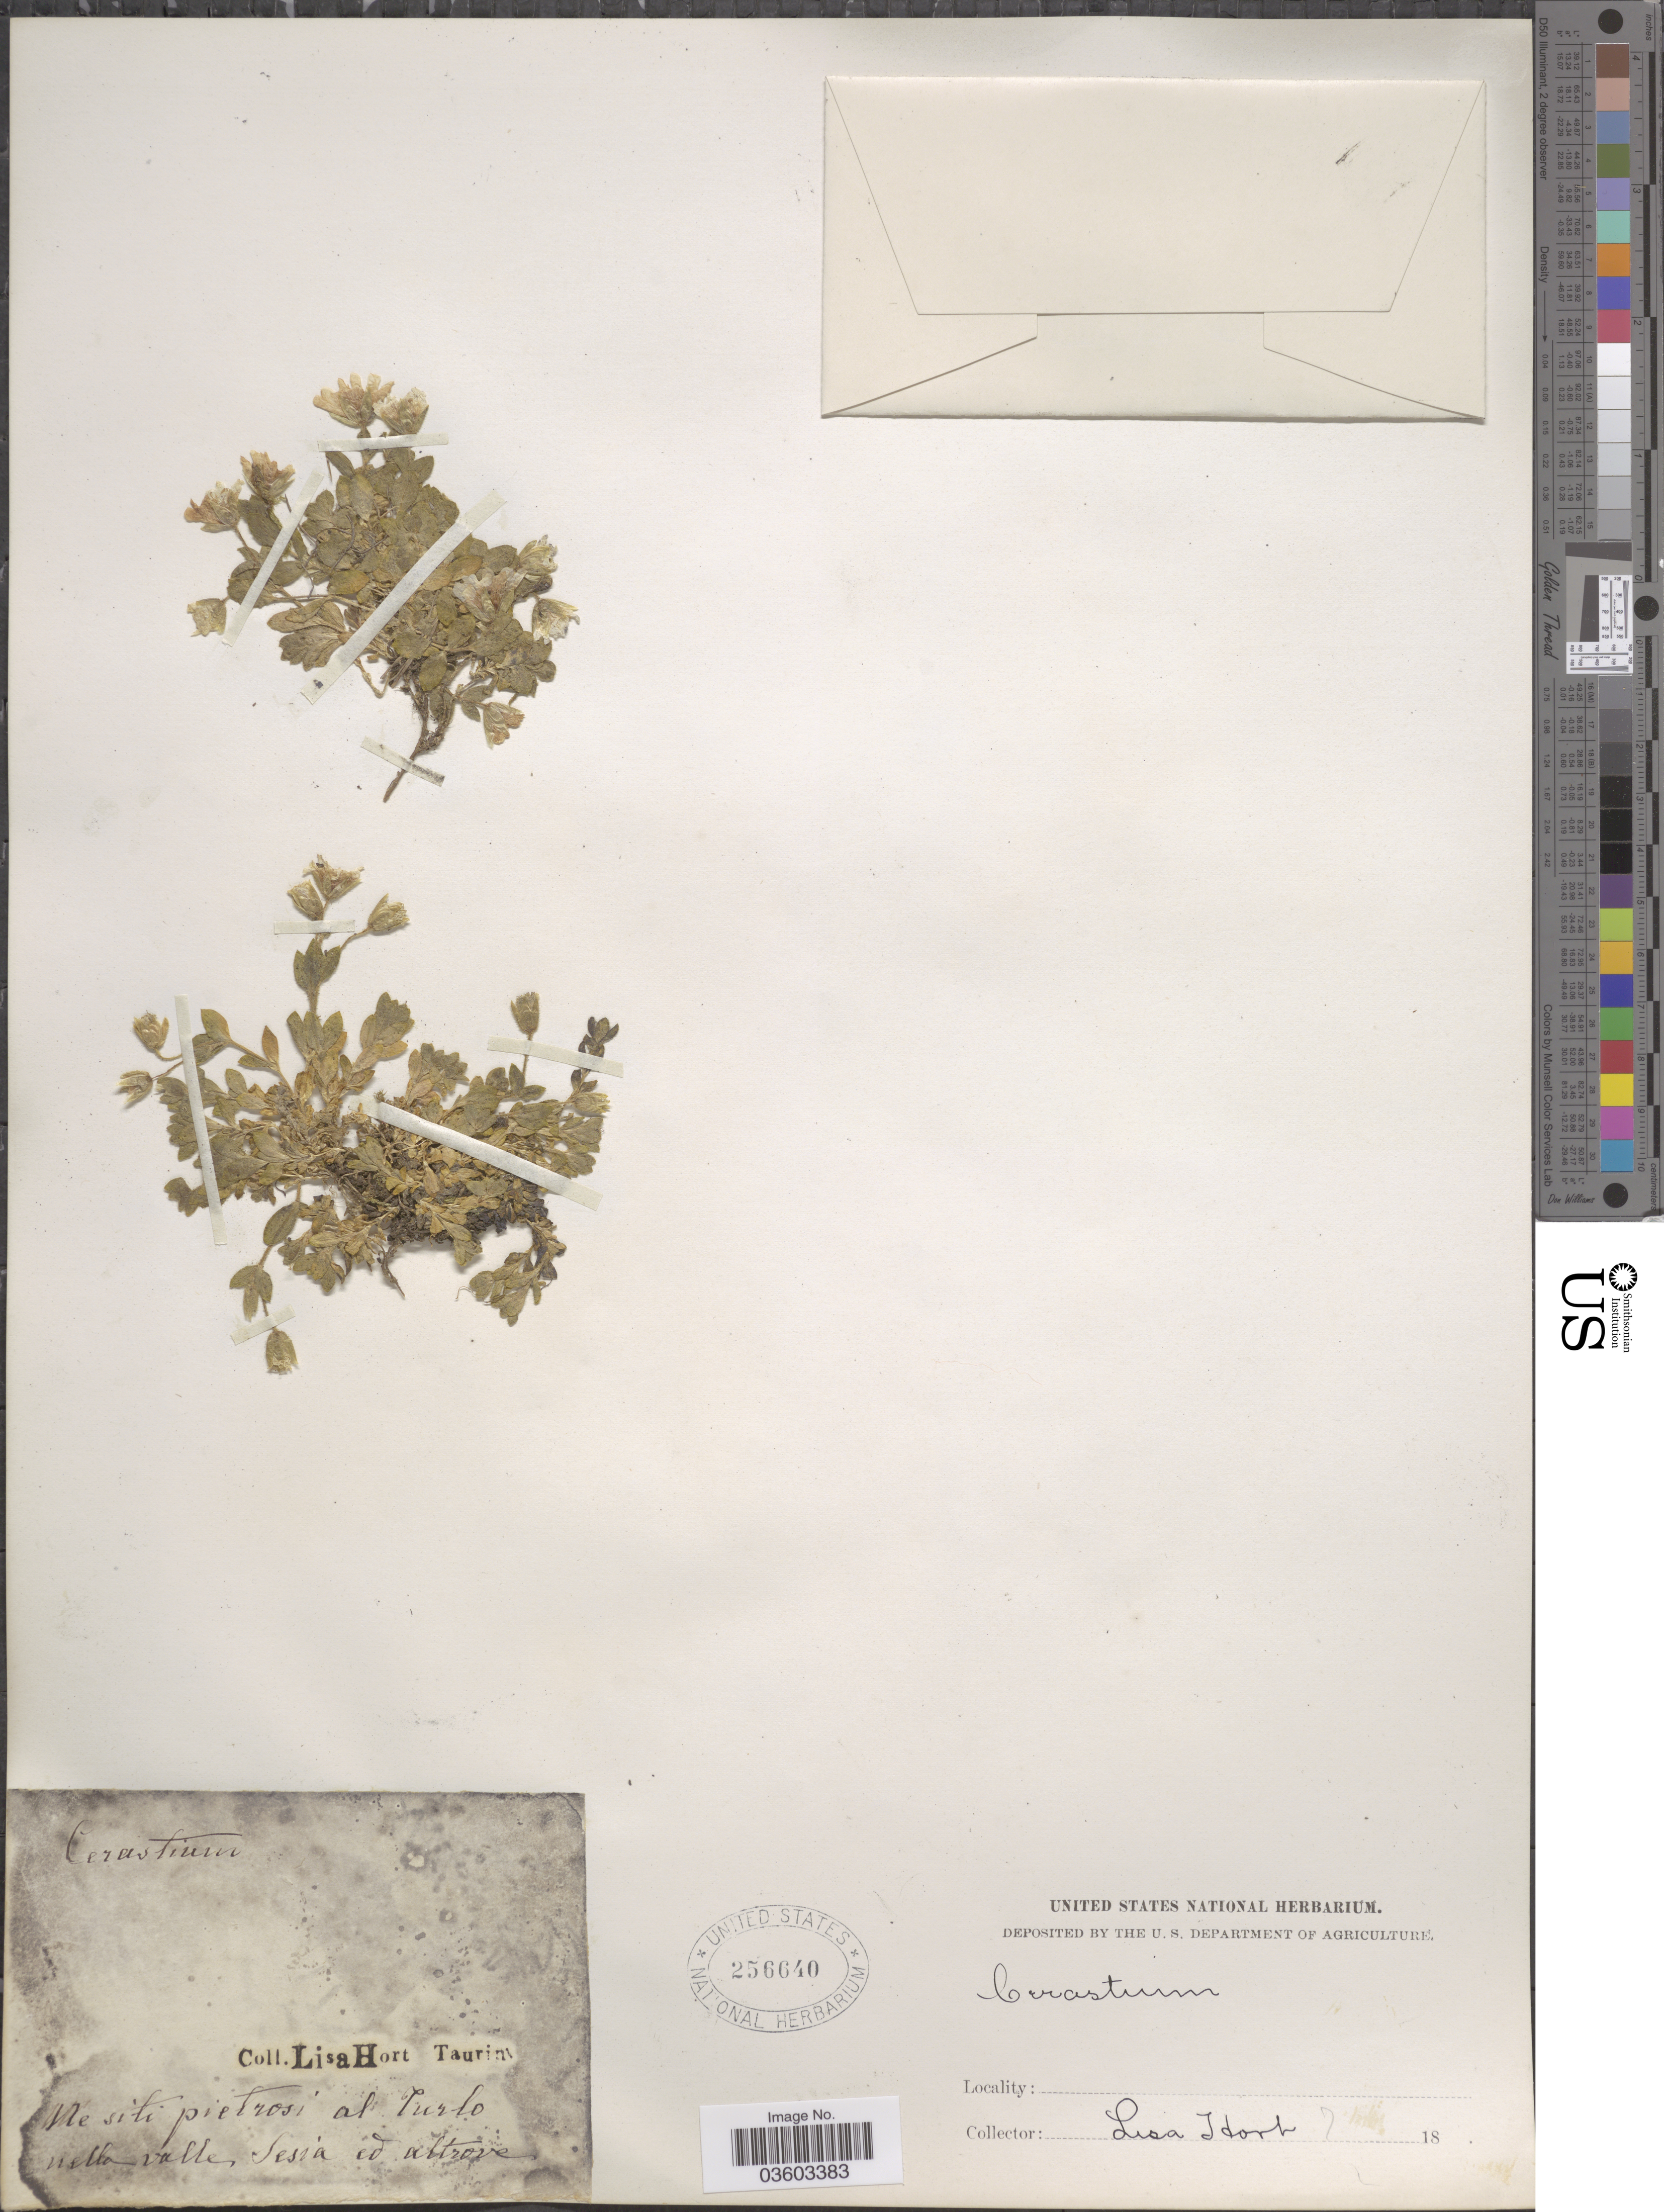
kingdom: Plantae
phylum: Tracheophyta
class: Magnoliopsida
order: Caryophyllales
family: Caryophyllaceae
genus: Cerastium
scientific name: Cerastium sp.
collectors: L. Hort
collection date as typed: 18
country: Italy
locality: Ne [interpreted] siti pietrosi al Turlo nella [interpreted] valle, Sesia ed [interpreted] altrove.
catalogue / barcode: US 256640